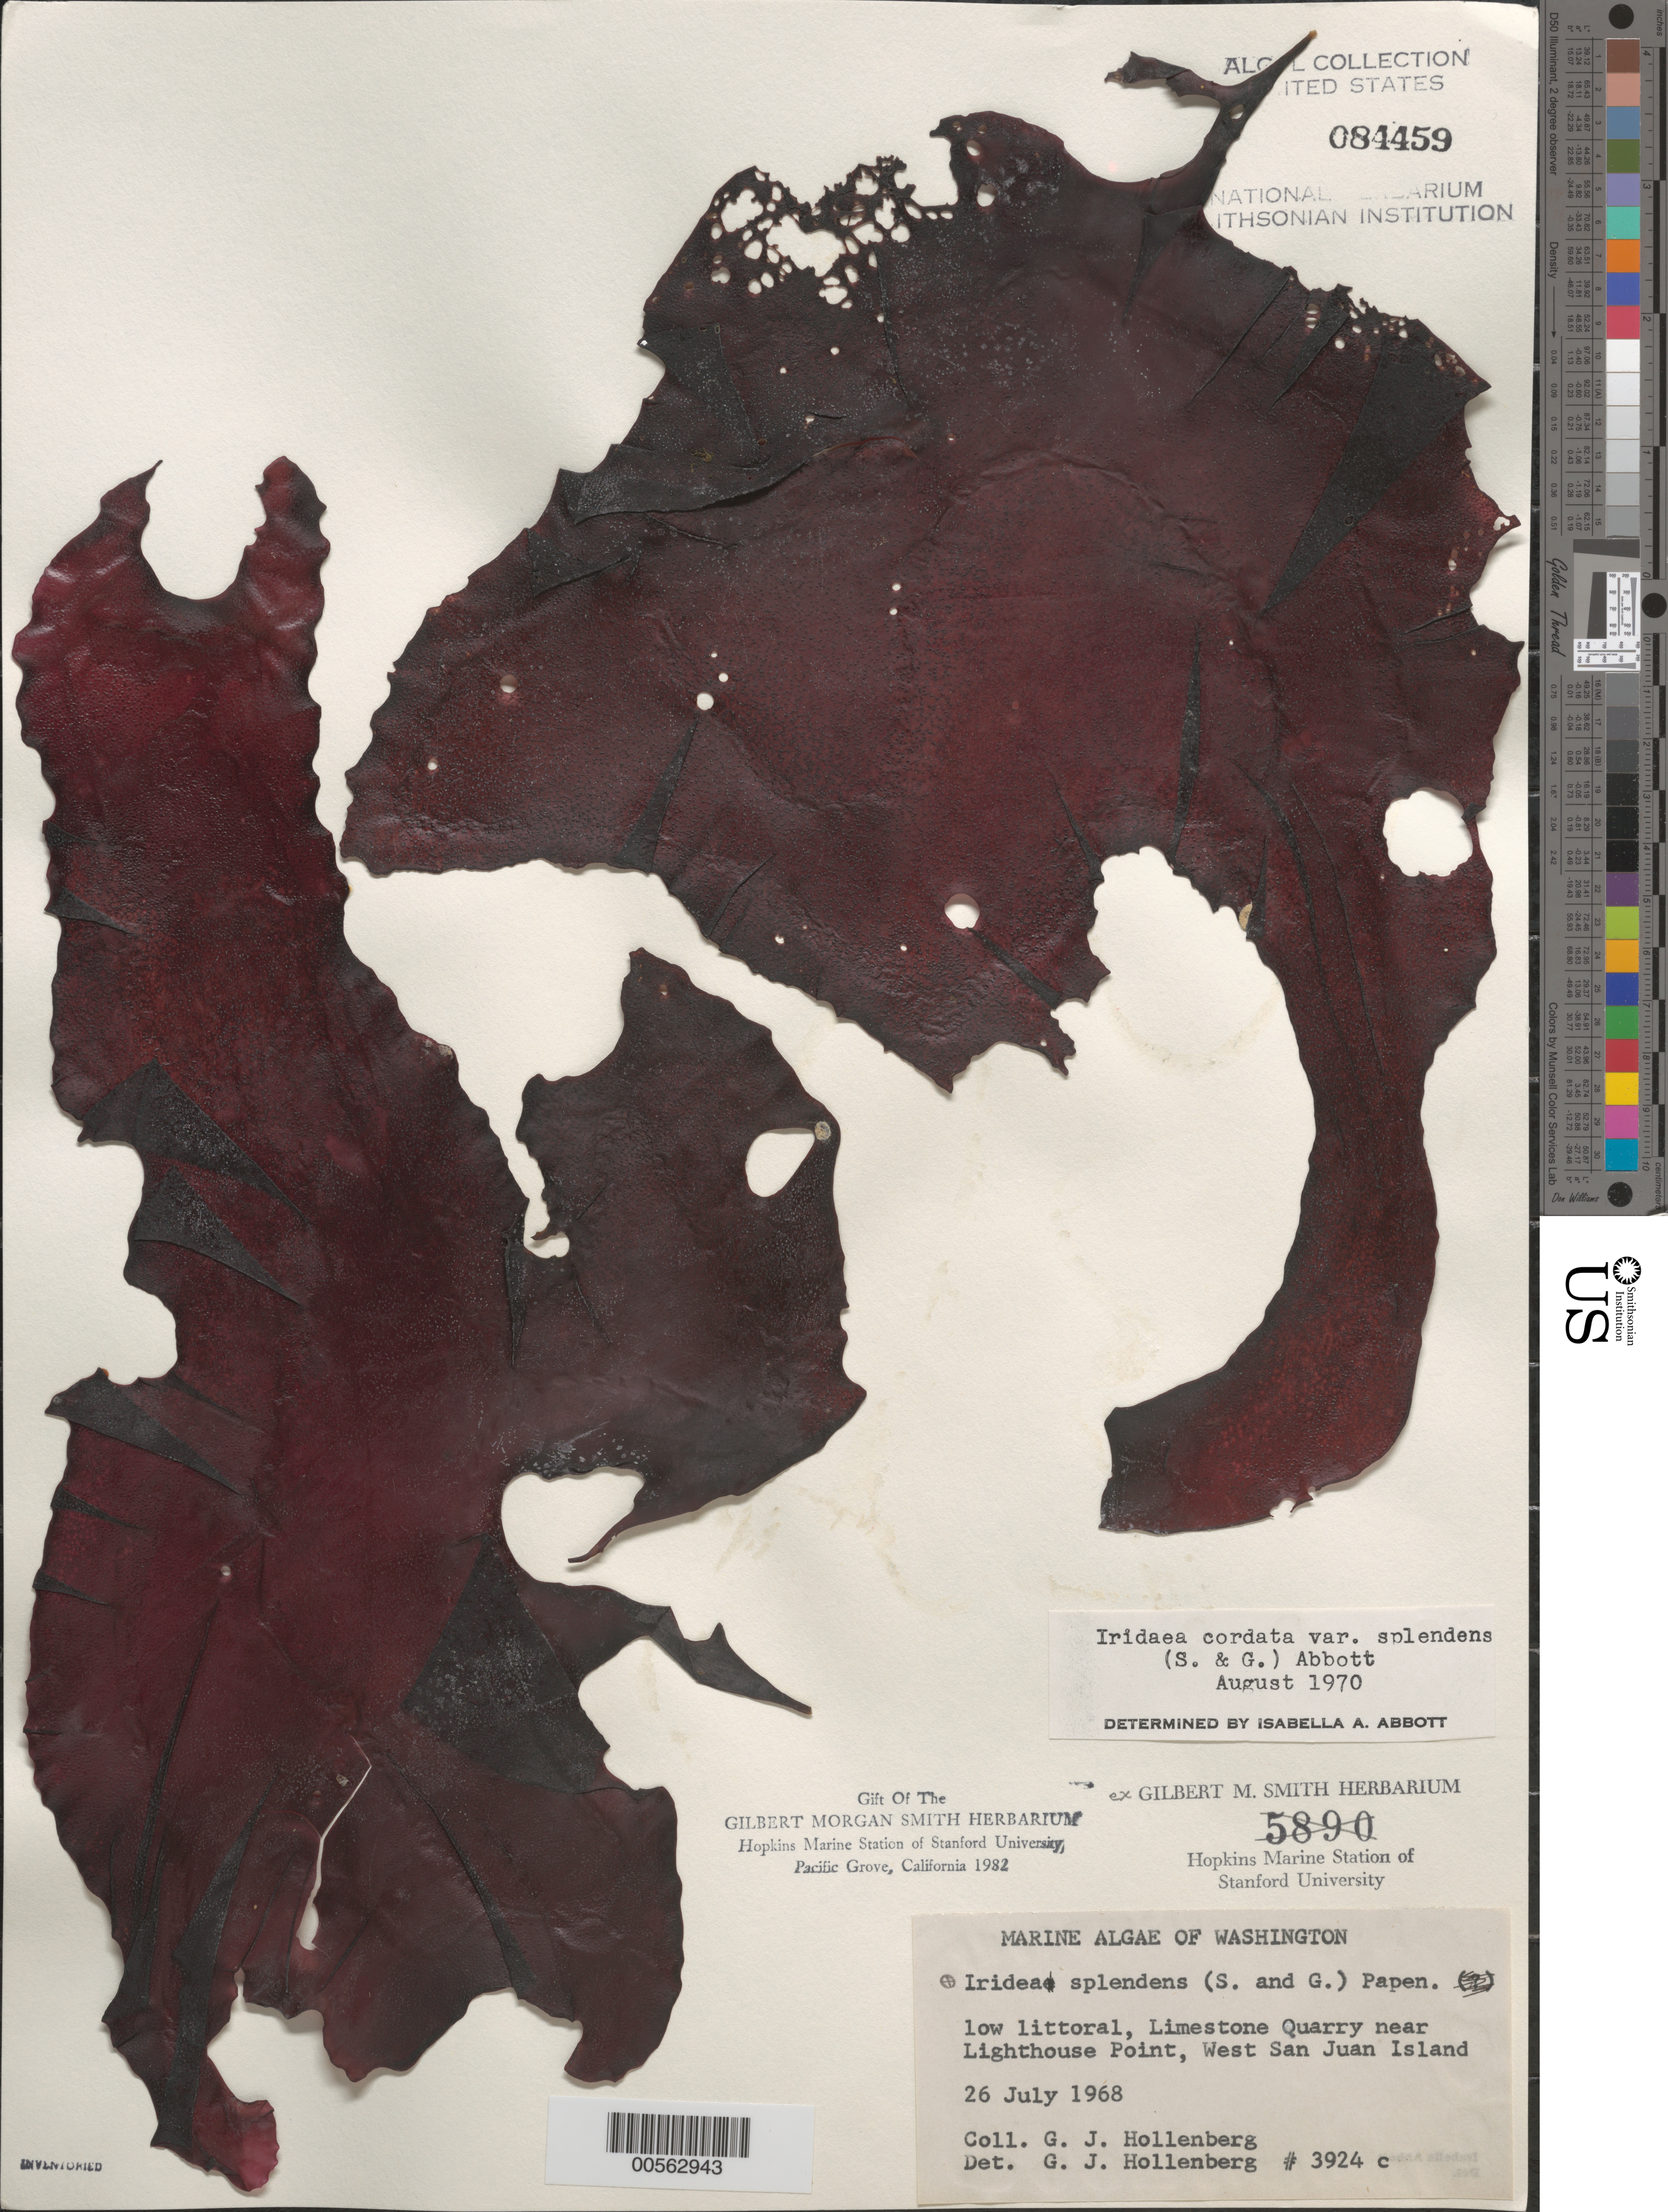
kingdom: Plantae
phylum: Rhodophyta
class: Florideophyceae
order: Gigartinales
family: Gigartinaceae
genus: Iridaea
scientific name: Iridaea cordata var. splendens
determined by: Abbott, Isabella A.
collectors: G. Hollenberg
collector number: GJH 3924c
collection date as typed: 26 Jul 1968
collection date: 1968-07-26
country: United States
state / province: Washington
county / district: San Juan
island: San Juan Island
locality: Limestone quarry near Lighthouse Point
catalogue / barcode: US 84459